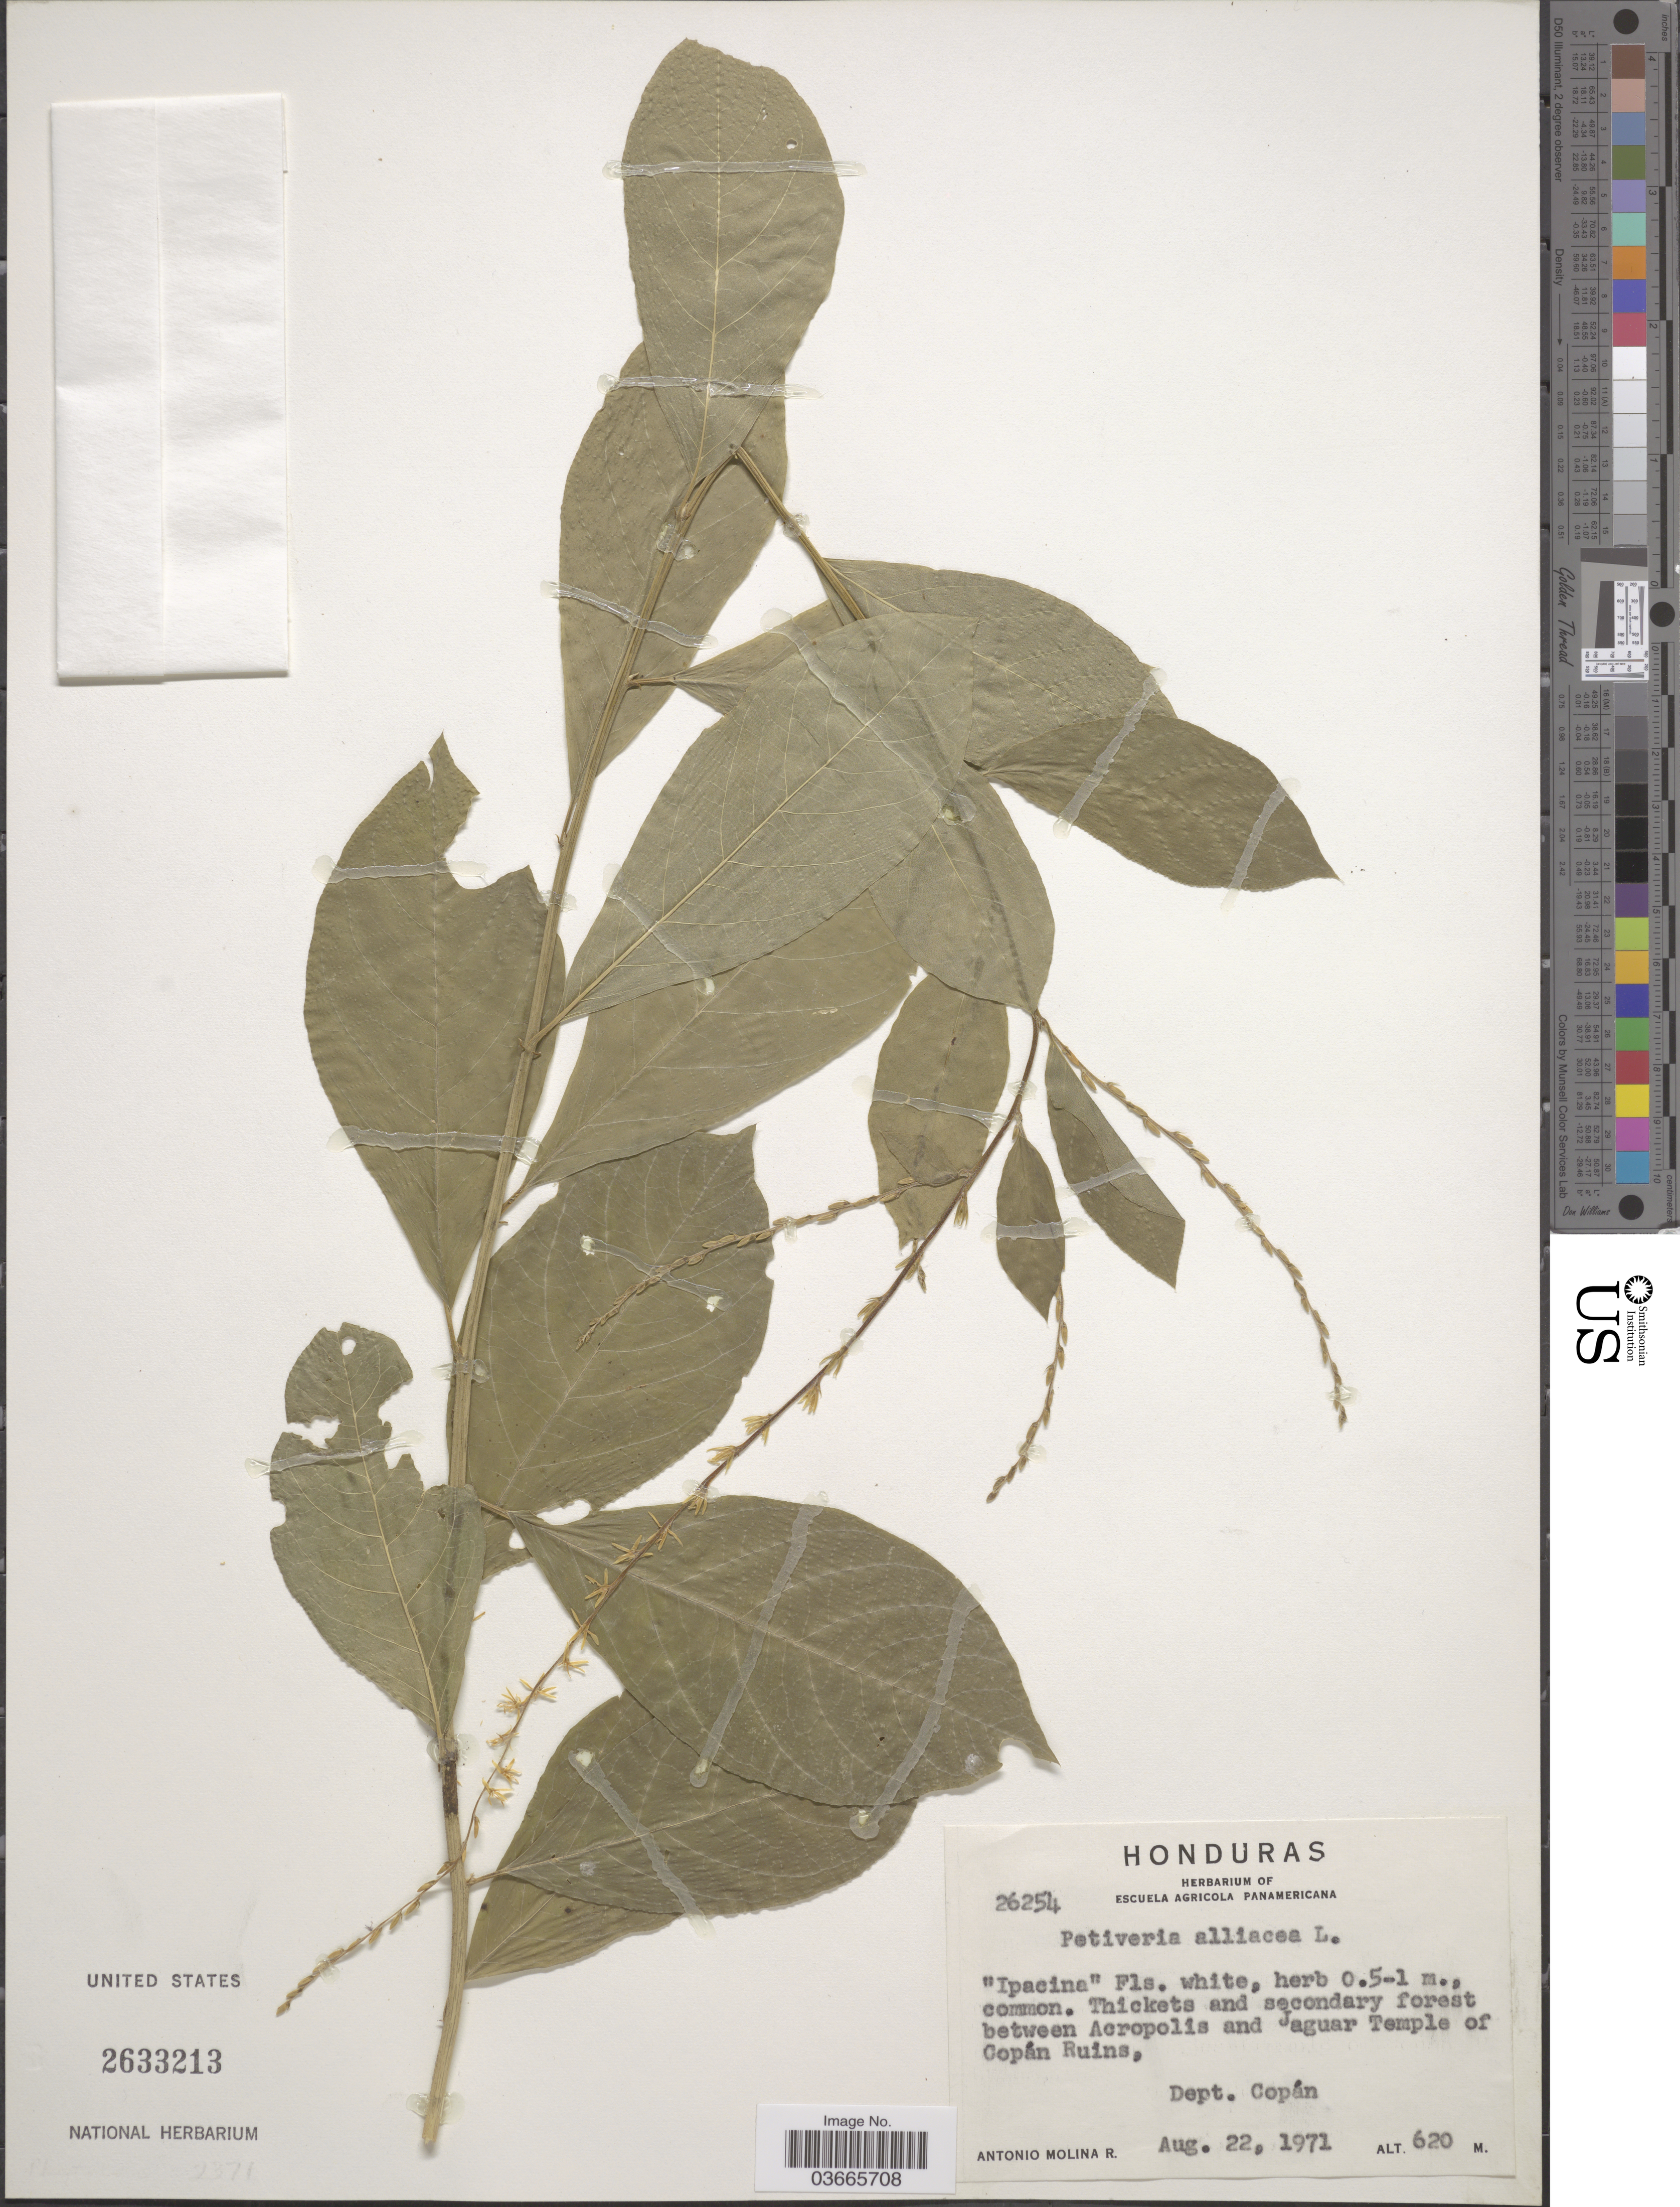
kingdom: Plantae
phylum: Tracheophyta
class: Magnoliopsida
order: Caryophyllales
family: Phytolaccaceae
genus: Petiveria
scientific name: Petiveria alliacea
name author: L.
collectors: A. Molina R.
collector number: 26254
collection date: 1971-08-22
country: Honduras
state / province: Copán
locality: Between Acropolis and Jaguar Temple of Copán Ruins, Dept. Copán.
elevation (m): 620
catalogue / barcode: US 2633213